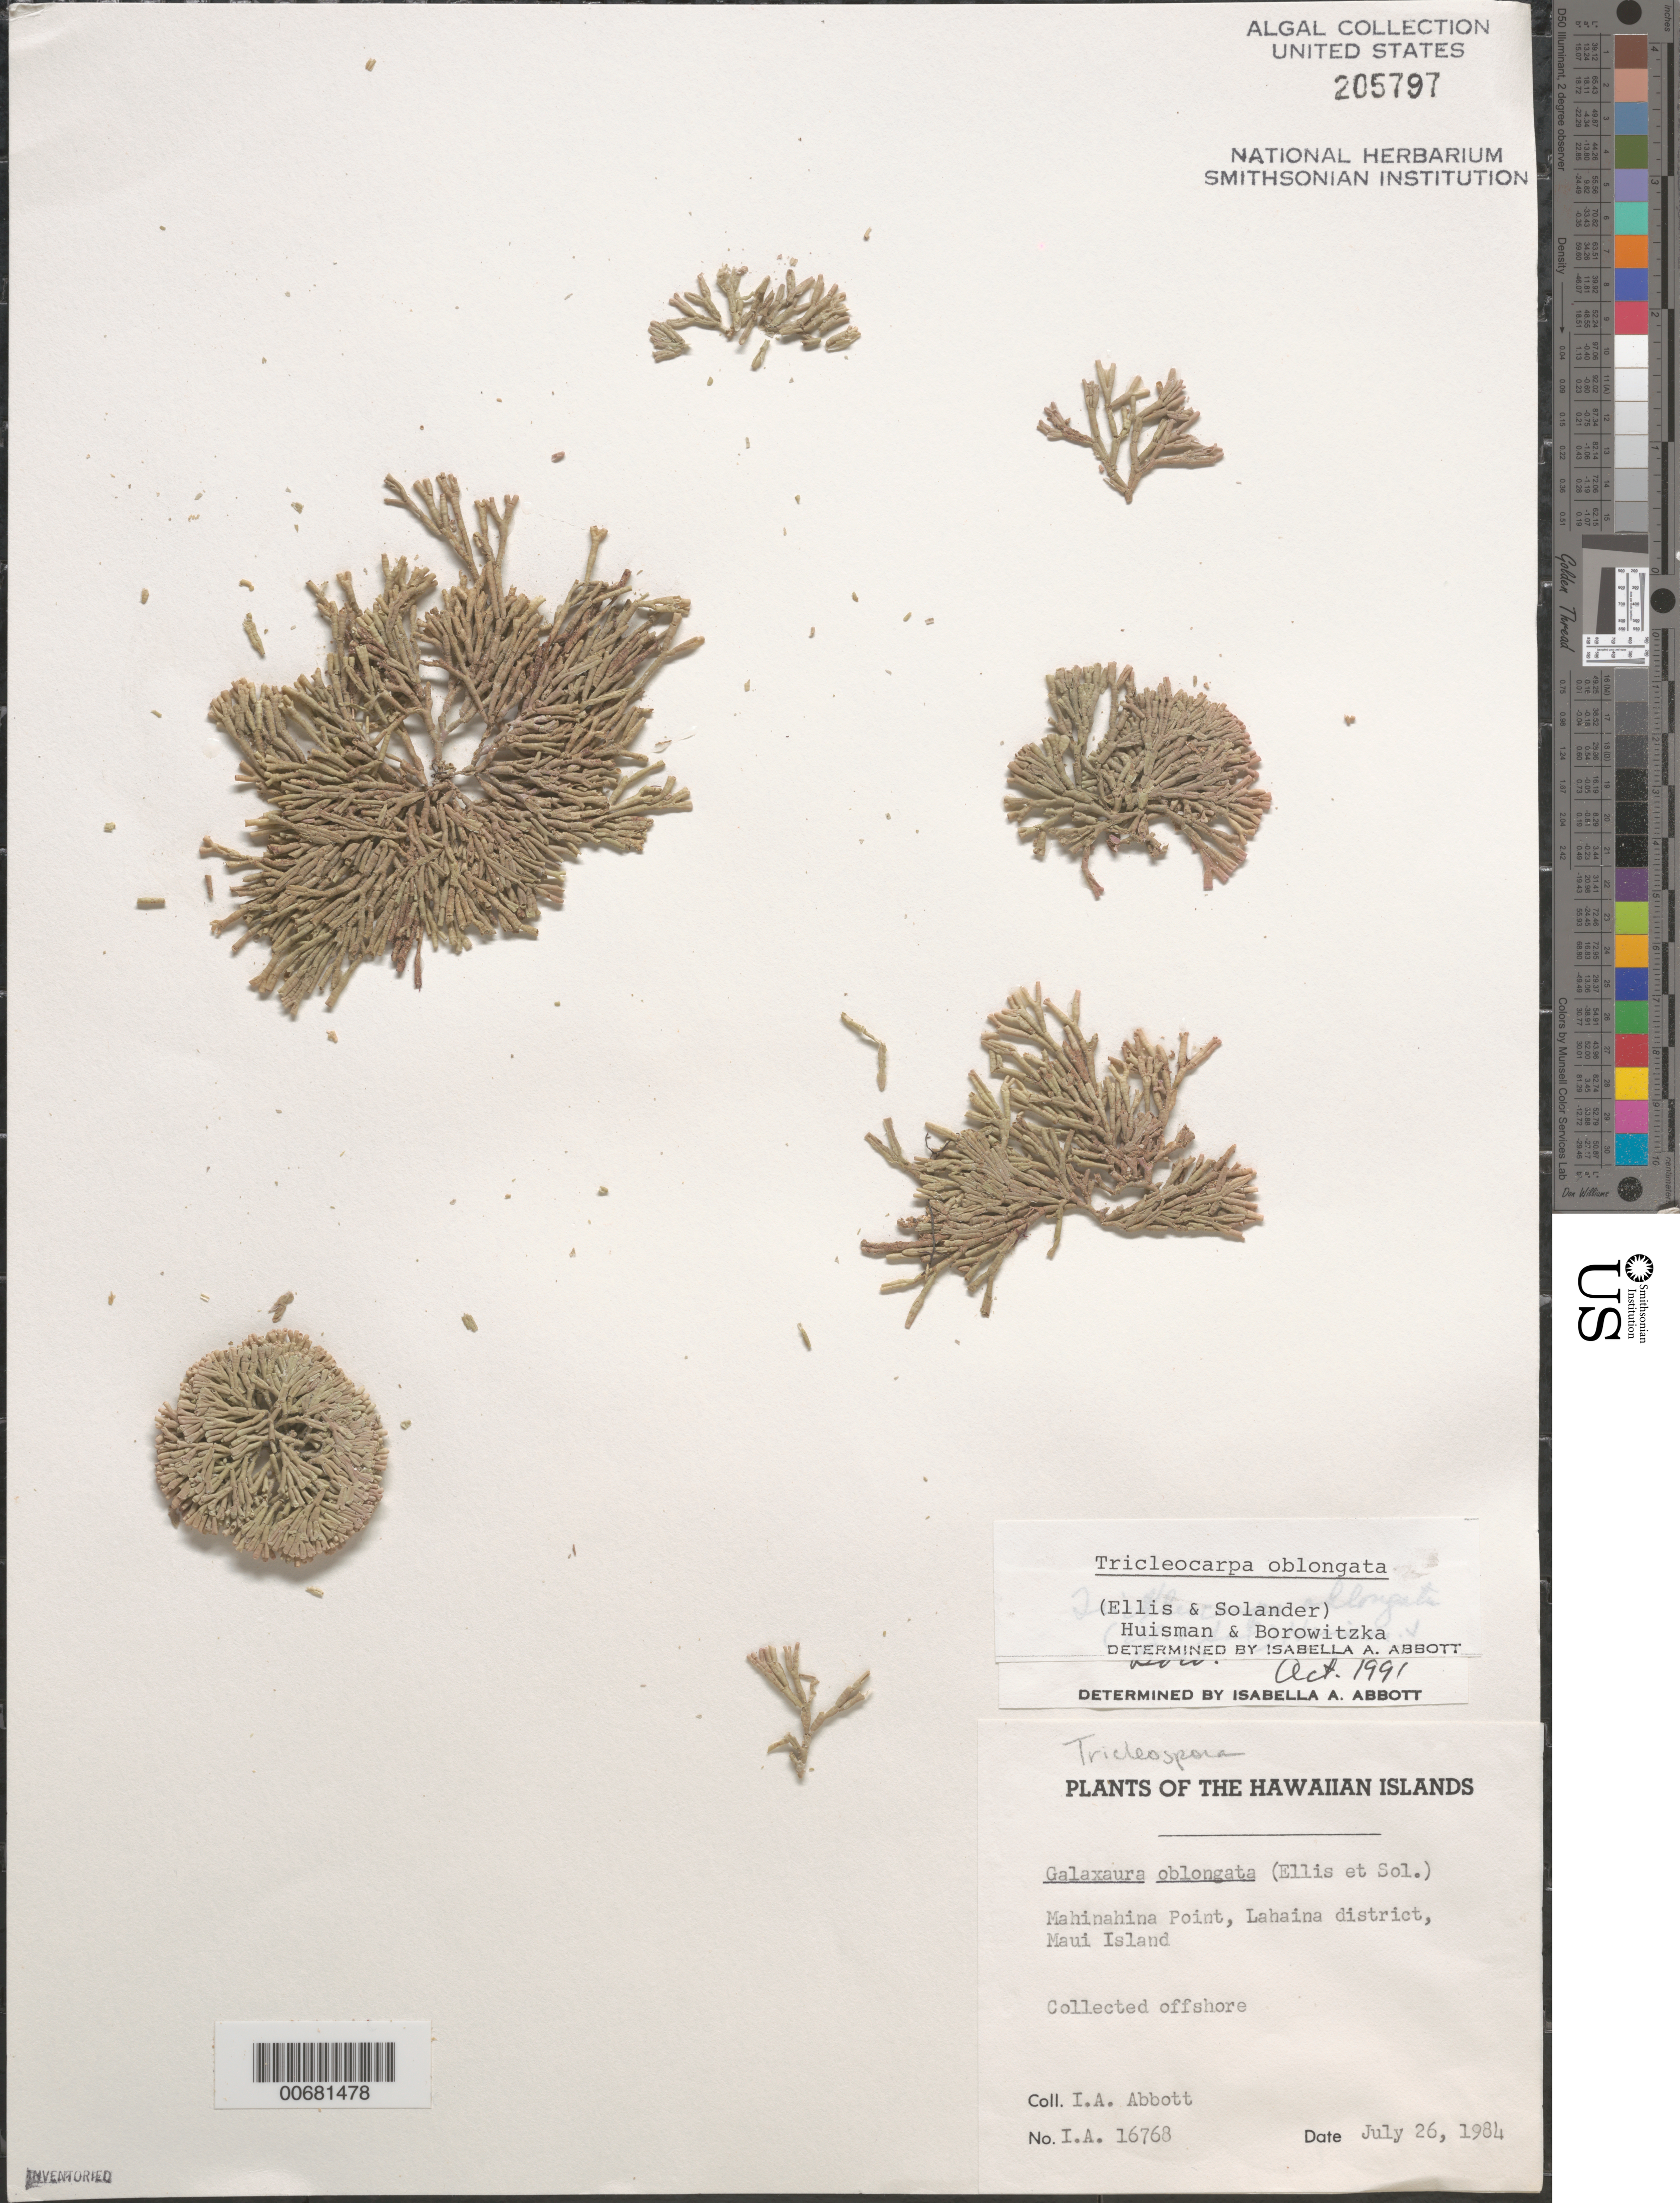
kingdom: Plantae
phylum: Rhodophyta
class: Florideophyceae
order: Nemaliales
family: Galaxauraceae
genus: Tricleocarpa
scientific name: Tricleocarpa fragilis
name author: (L.) Huisman & R.A. Towns.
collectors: I. A. Abbott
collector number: IAA 16768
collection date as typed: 26 Jul 1984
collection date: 1984-07-26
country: United States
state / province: Hawaii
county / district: Maui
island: Maui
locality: Lahaina District, Mahinahina Point.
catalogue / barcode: US 205797